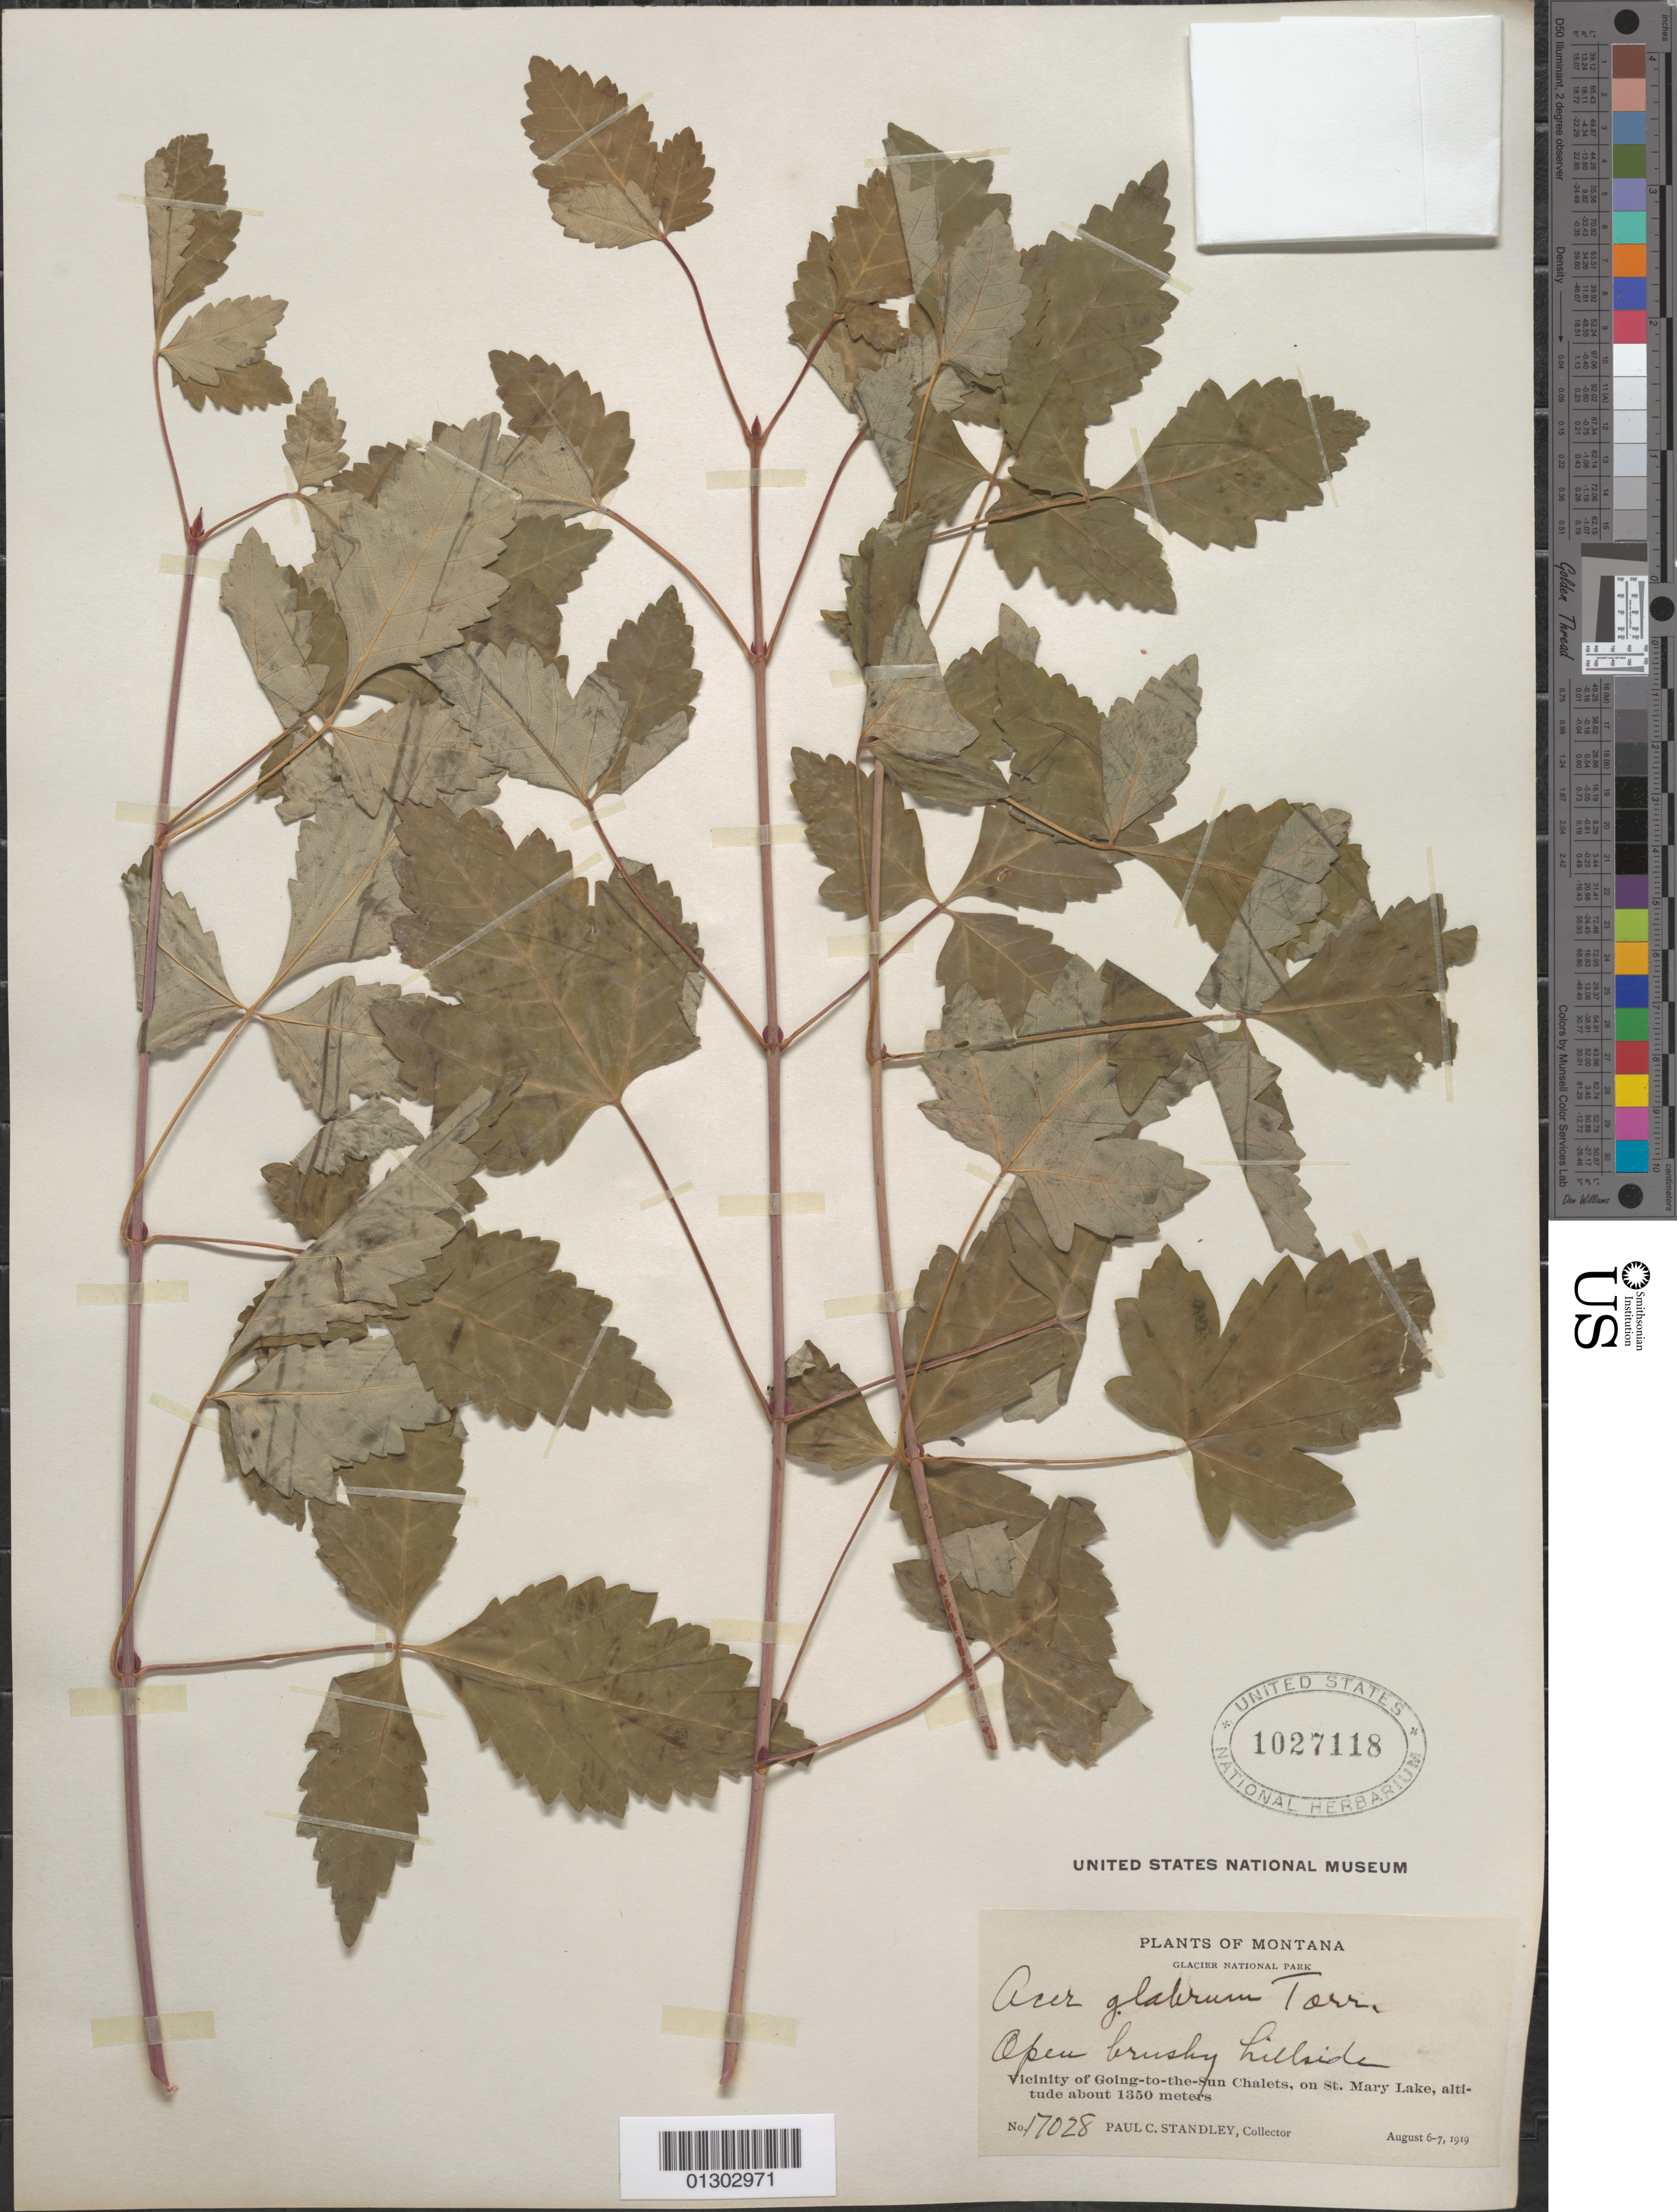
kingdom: Plantae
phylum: Tracheophyta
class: Magnoliopsida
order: Sapindales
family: Sapindaceae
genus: Acer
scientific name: Acer glabrum var. douglasii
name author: (Hook.) Dippel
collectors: P. C. Standley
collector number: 17028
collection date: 1919-08-06/1919-08-07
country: United States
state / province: Montana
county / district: Glacier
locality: Glacier National Park, vicinity of Going-to-the-Sun Chalets, on St. Mary's Lake.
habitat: Open brushy hillside.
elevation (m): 1350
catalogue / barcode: US 1027118